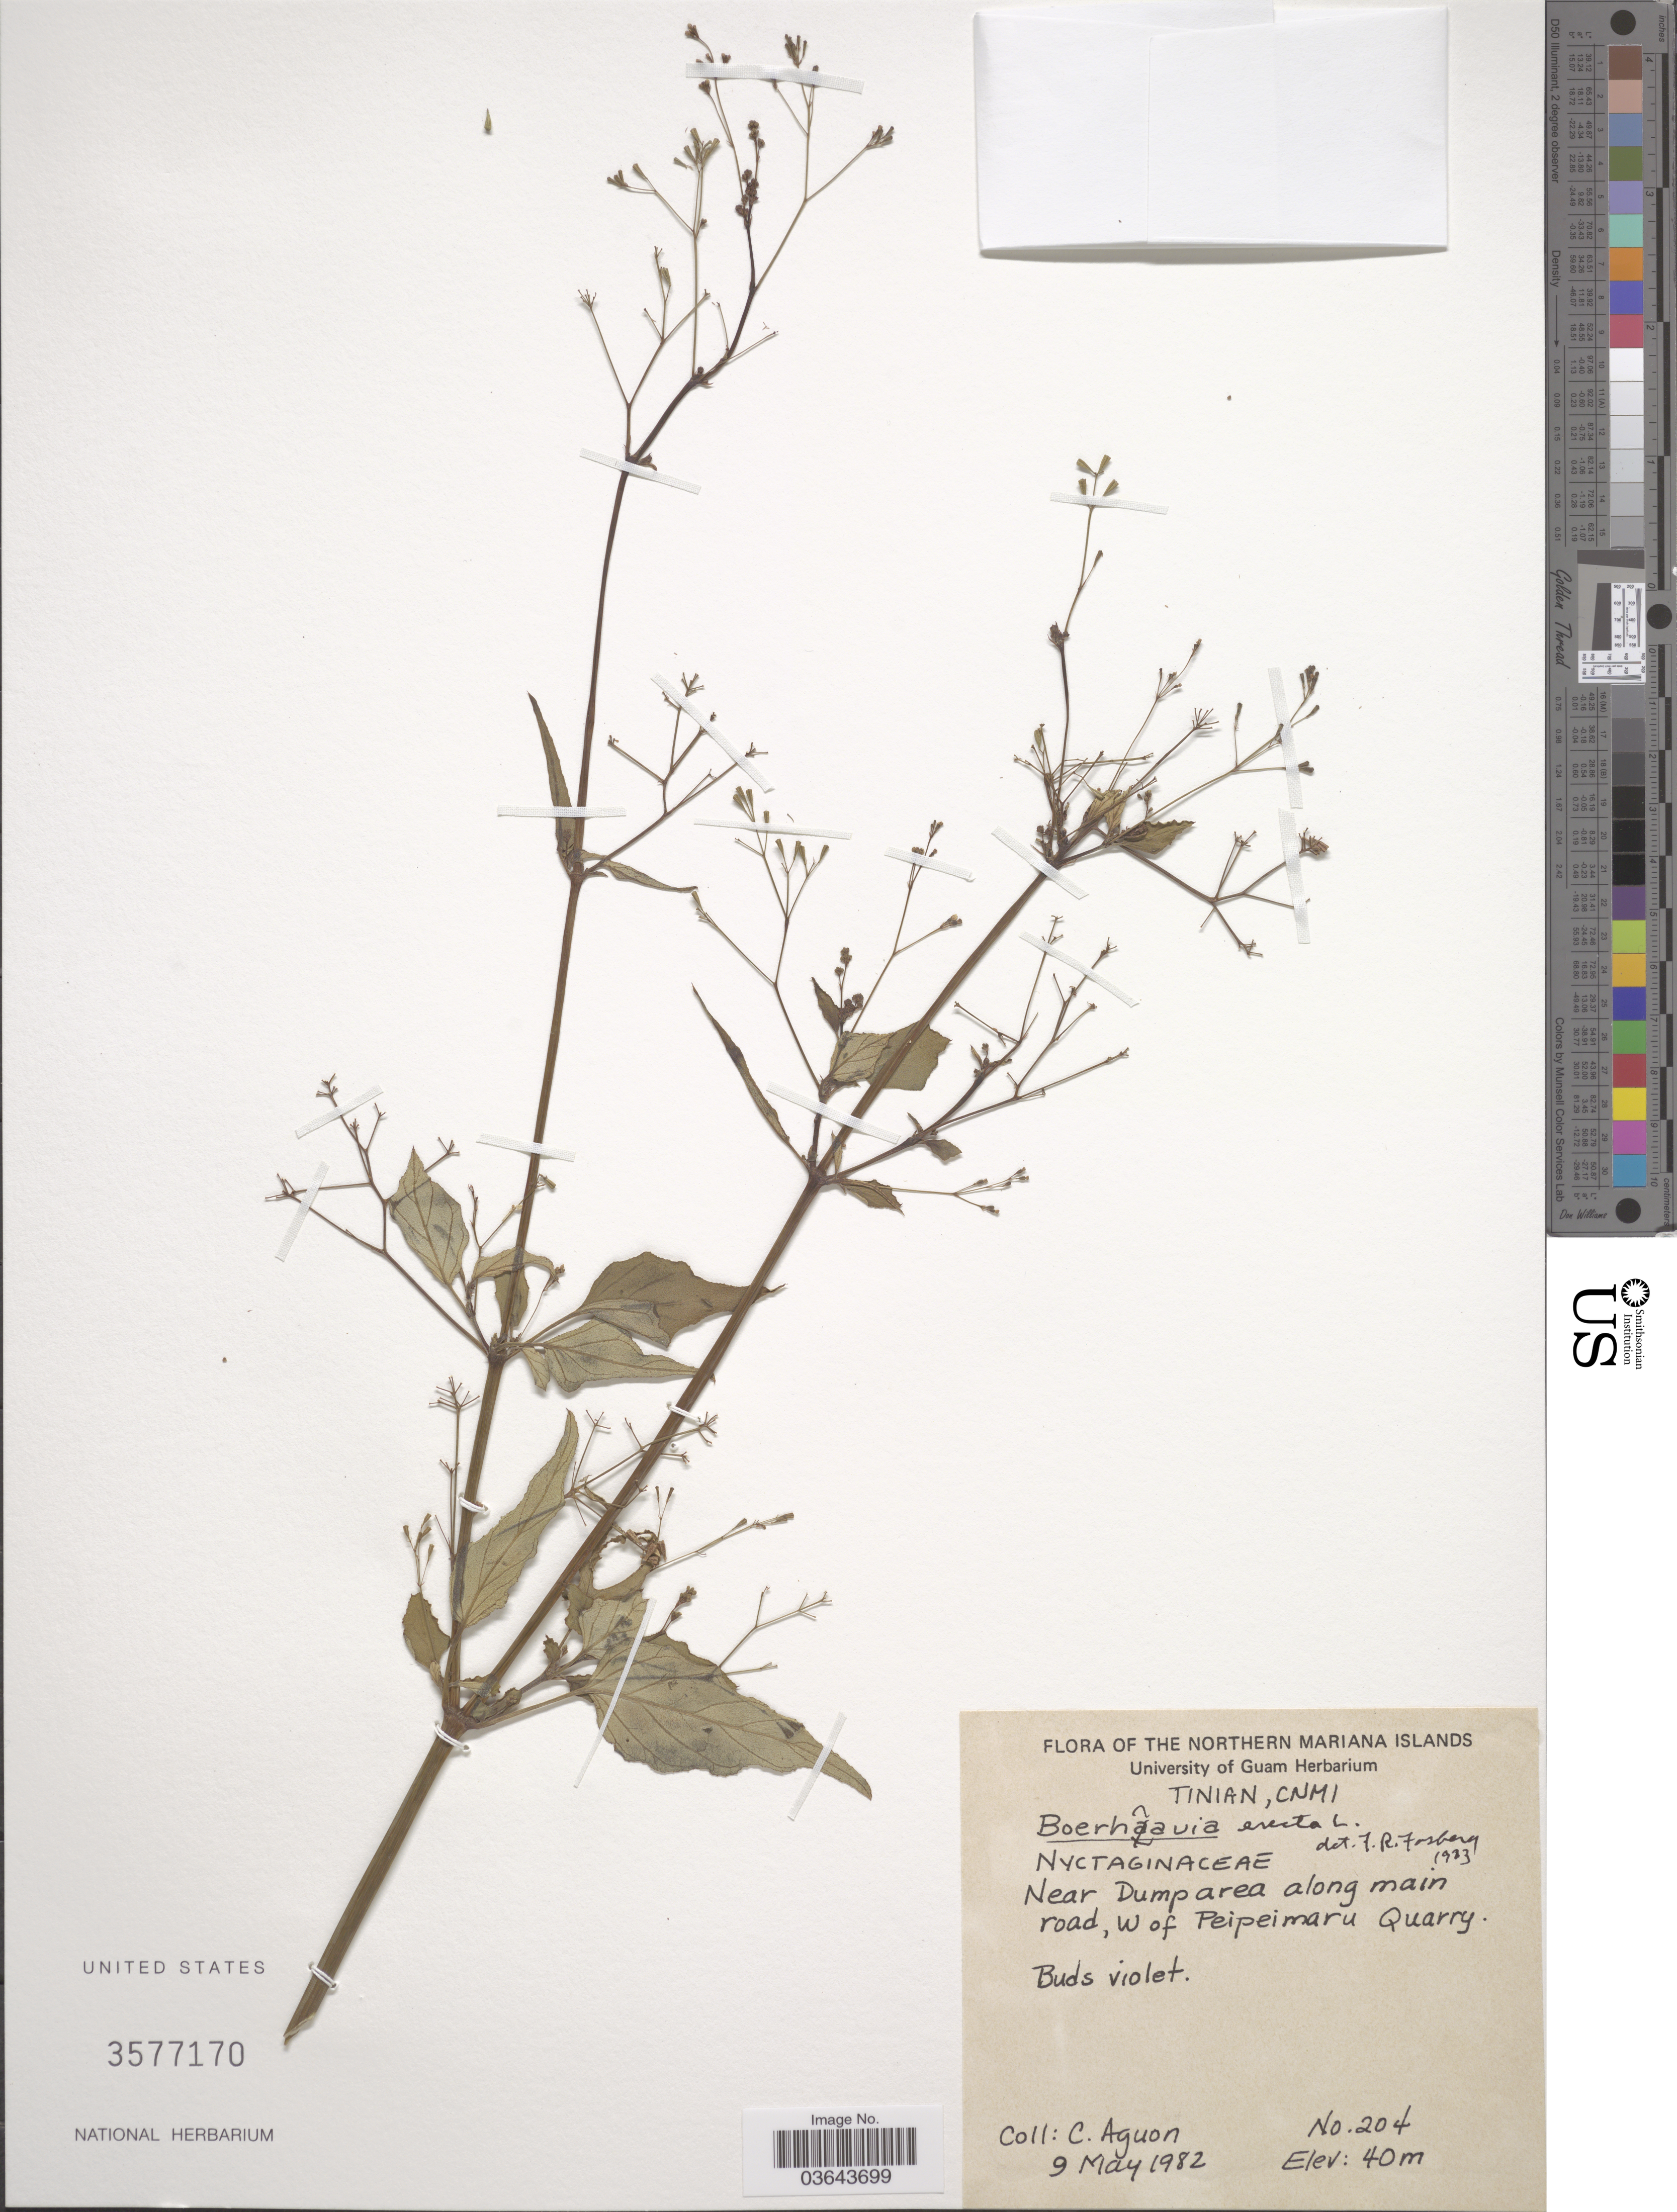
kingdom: Plantae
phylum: Tracheophyta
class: Magnoliopsida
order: Caryophyllales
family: Nyctaginaceae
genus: Boerhavia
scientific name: Boerhavia erecta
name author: L.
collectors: C. Aguon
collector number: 204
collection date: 1982-05-09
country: Northern Mariana Islands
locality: Tinian, CNMI. Near dump area along main road, W of Peipeimaru Quarry.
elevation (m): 40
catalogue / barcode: US 3577170